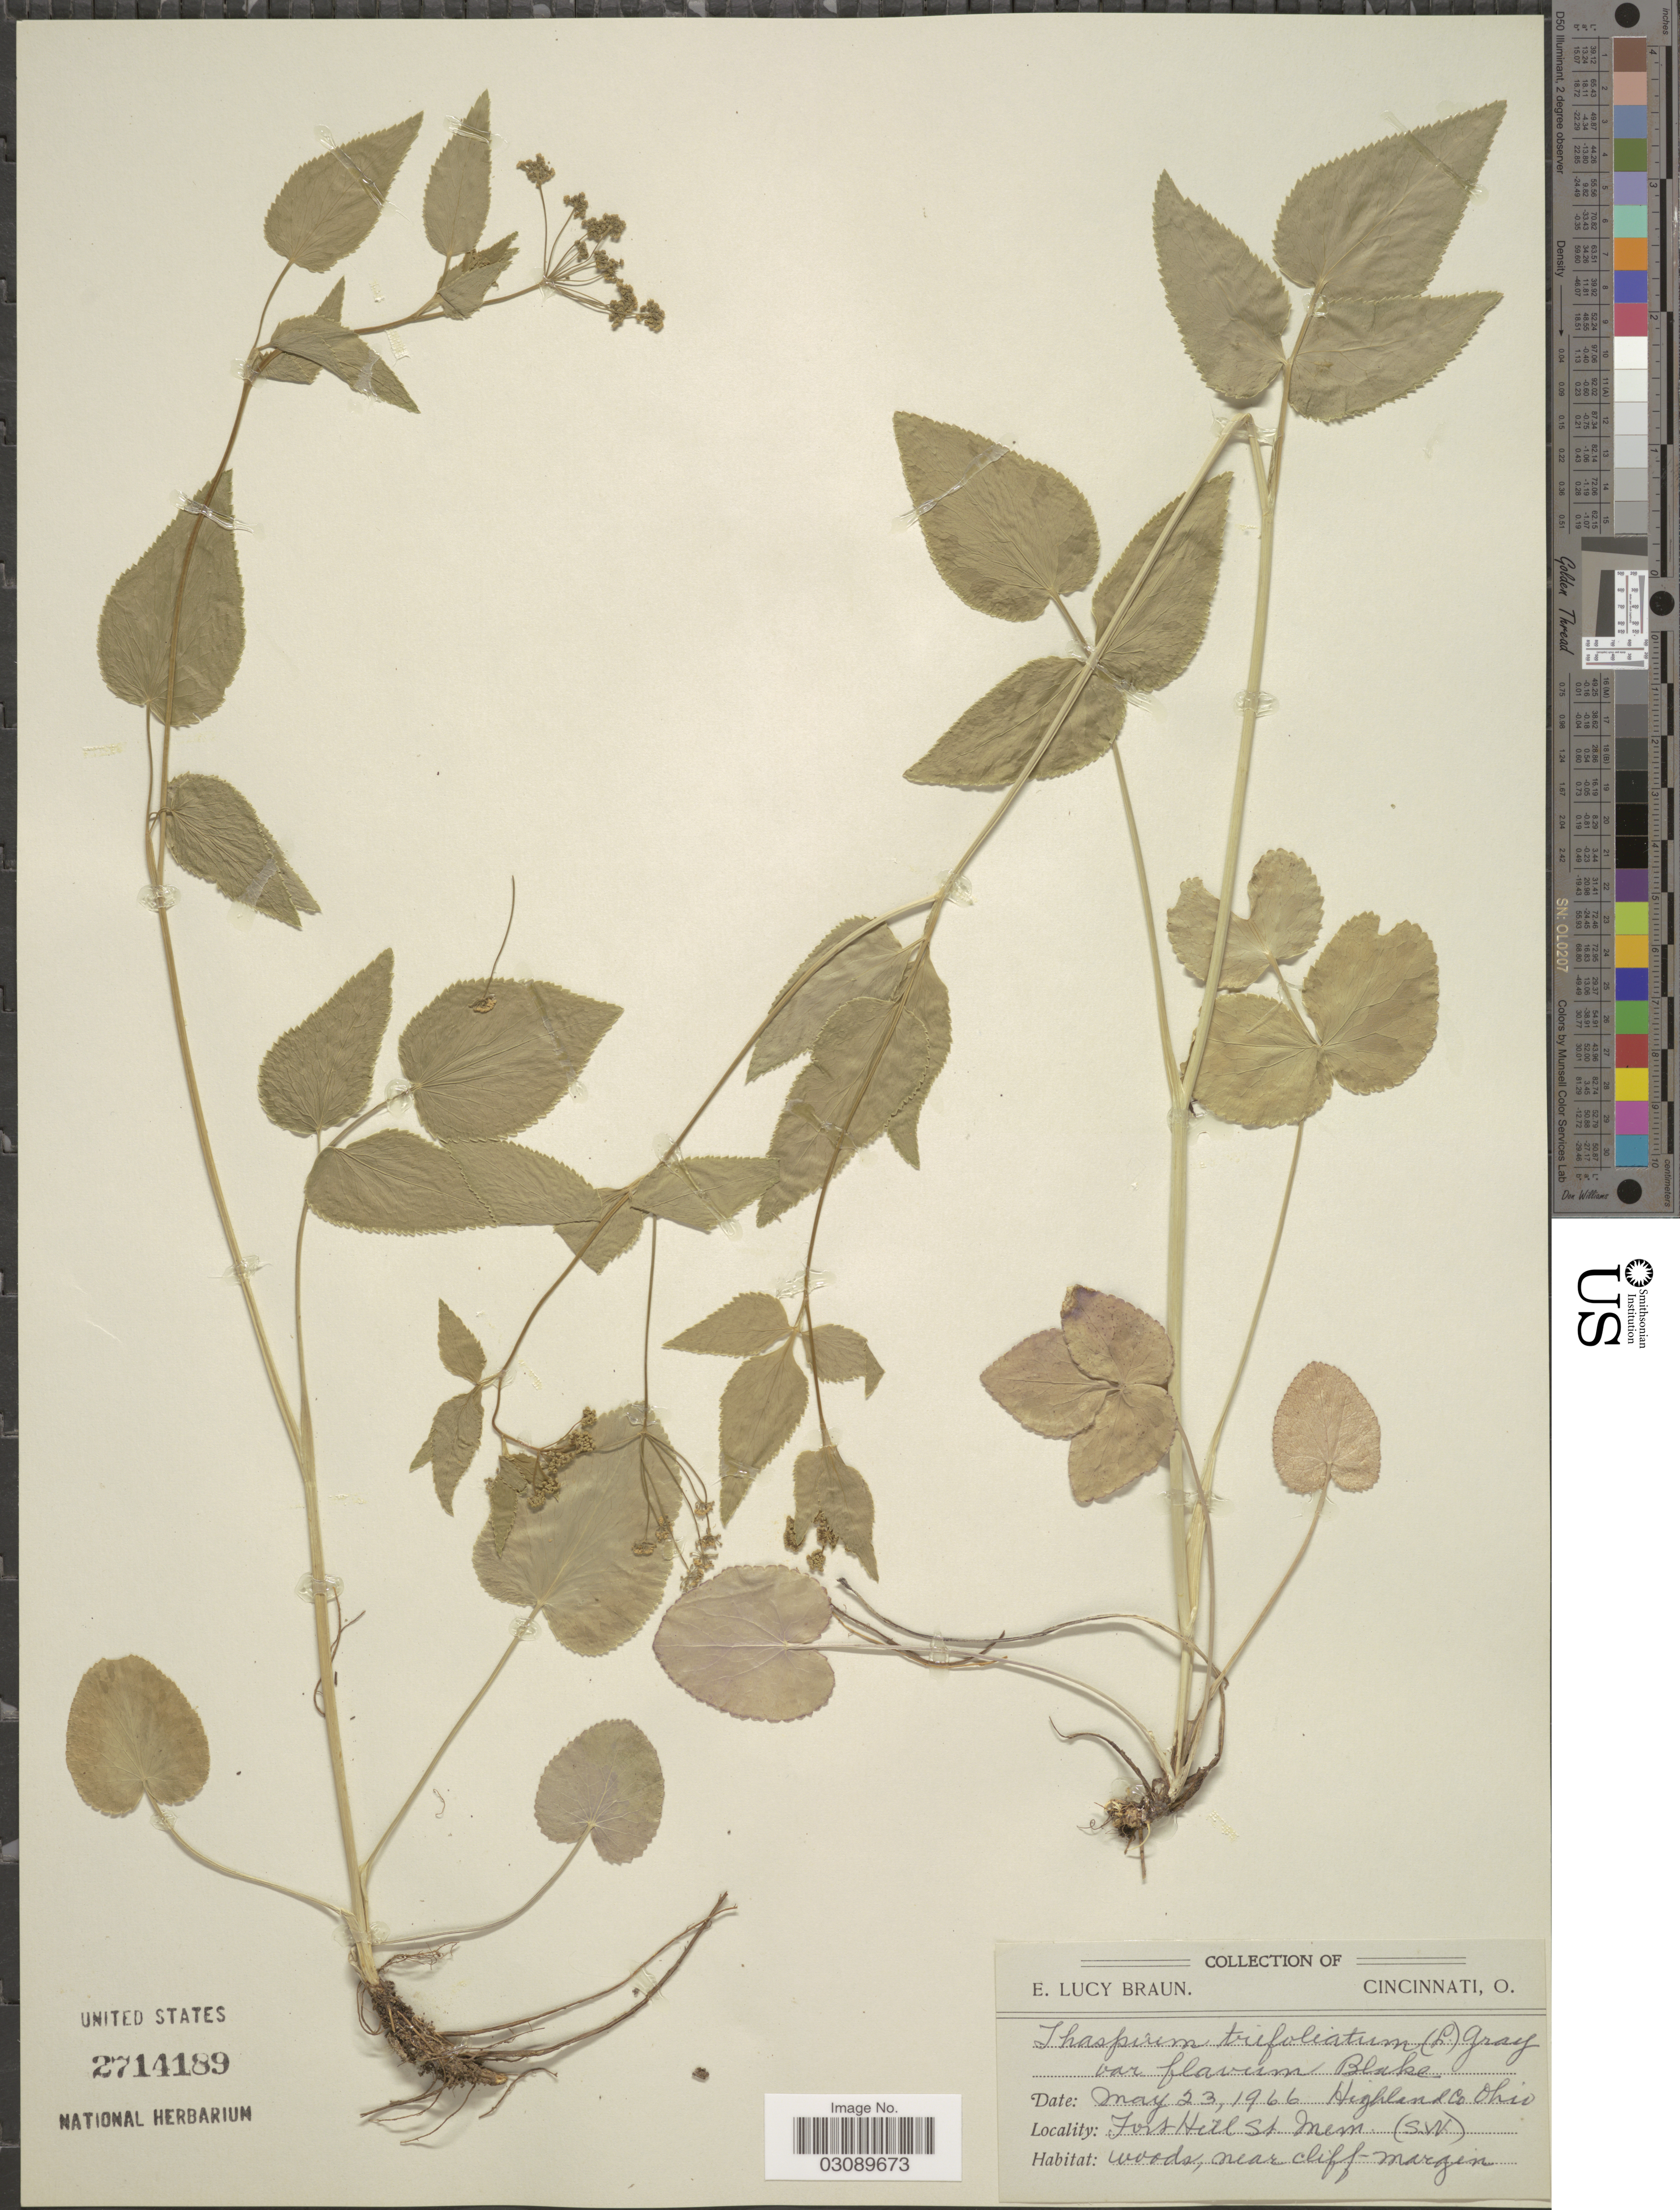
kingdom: Plantae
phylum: Tracheophyta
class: Magnoliopsida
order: Apiales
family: Apiaceae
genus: Thaspium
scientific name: Thaspium trifoliatum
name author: (L.) A. Gray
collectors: E. L. Braun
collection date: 1966-05-23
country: United States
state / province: Ohio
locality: Highland Co. Fort Hill St. Mem. (S.W.)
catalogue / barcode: US 2714189